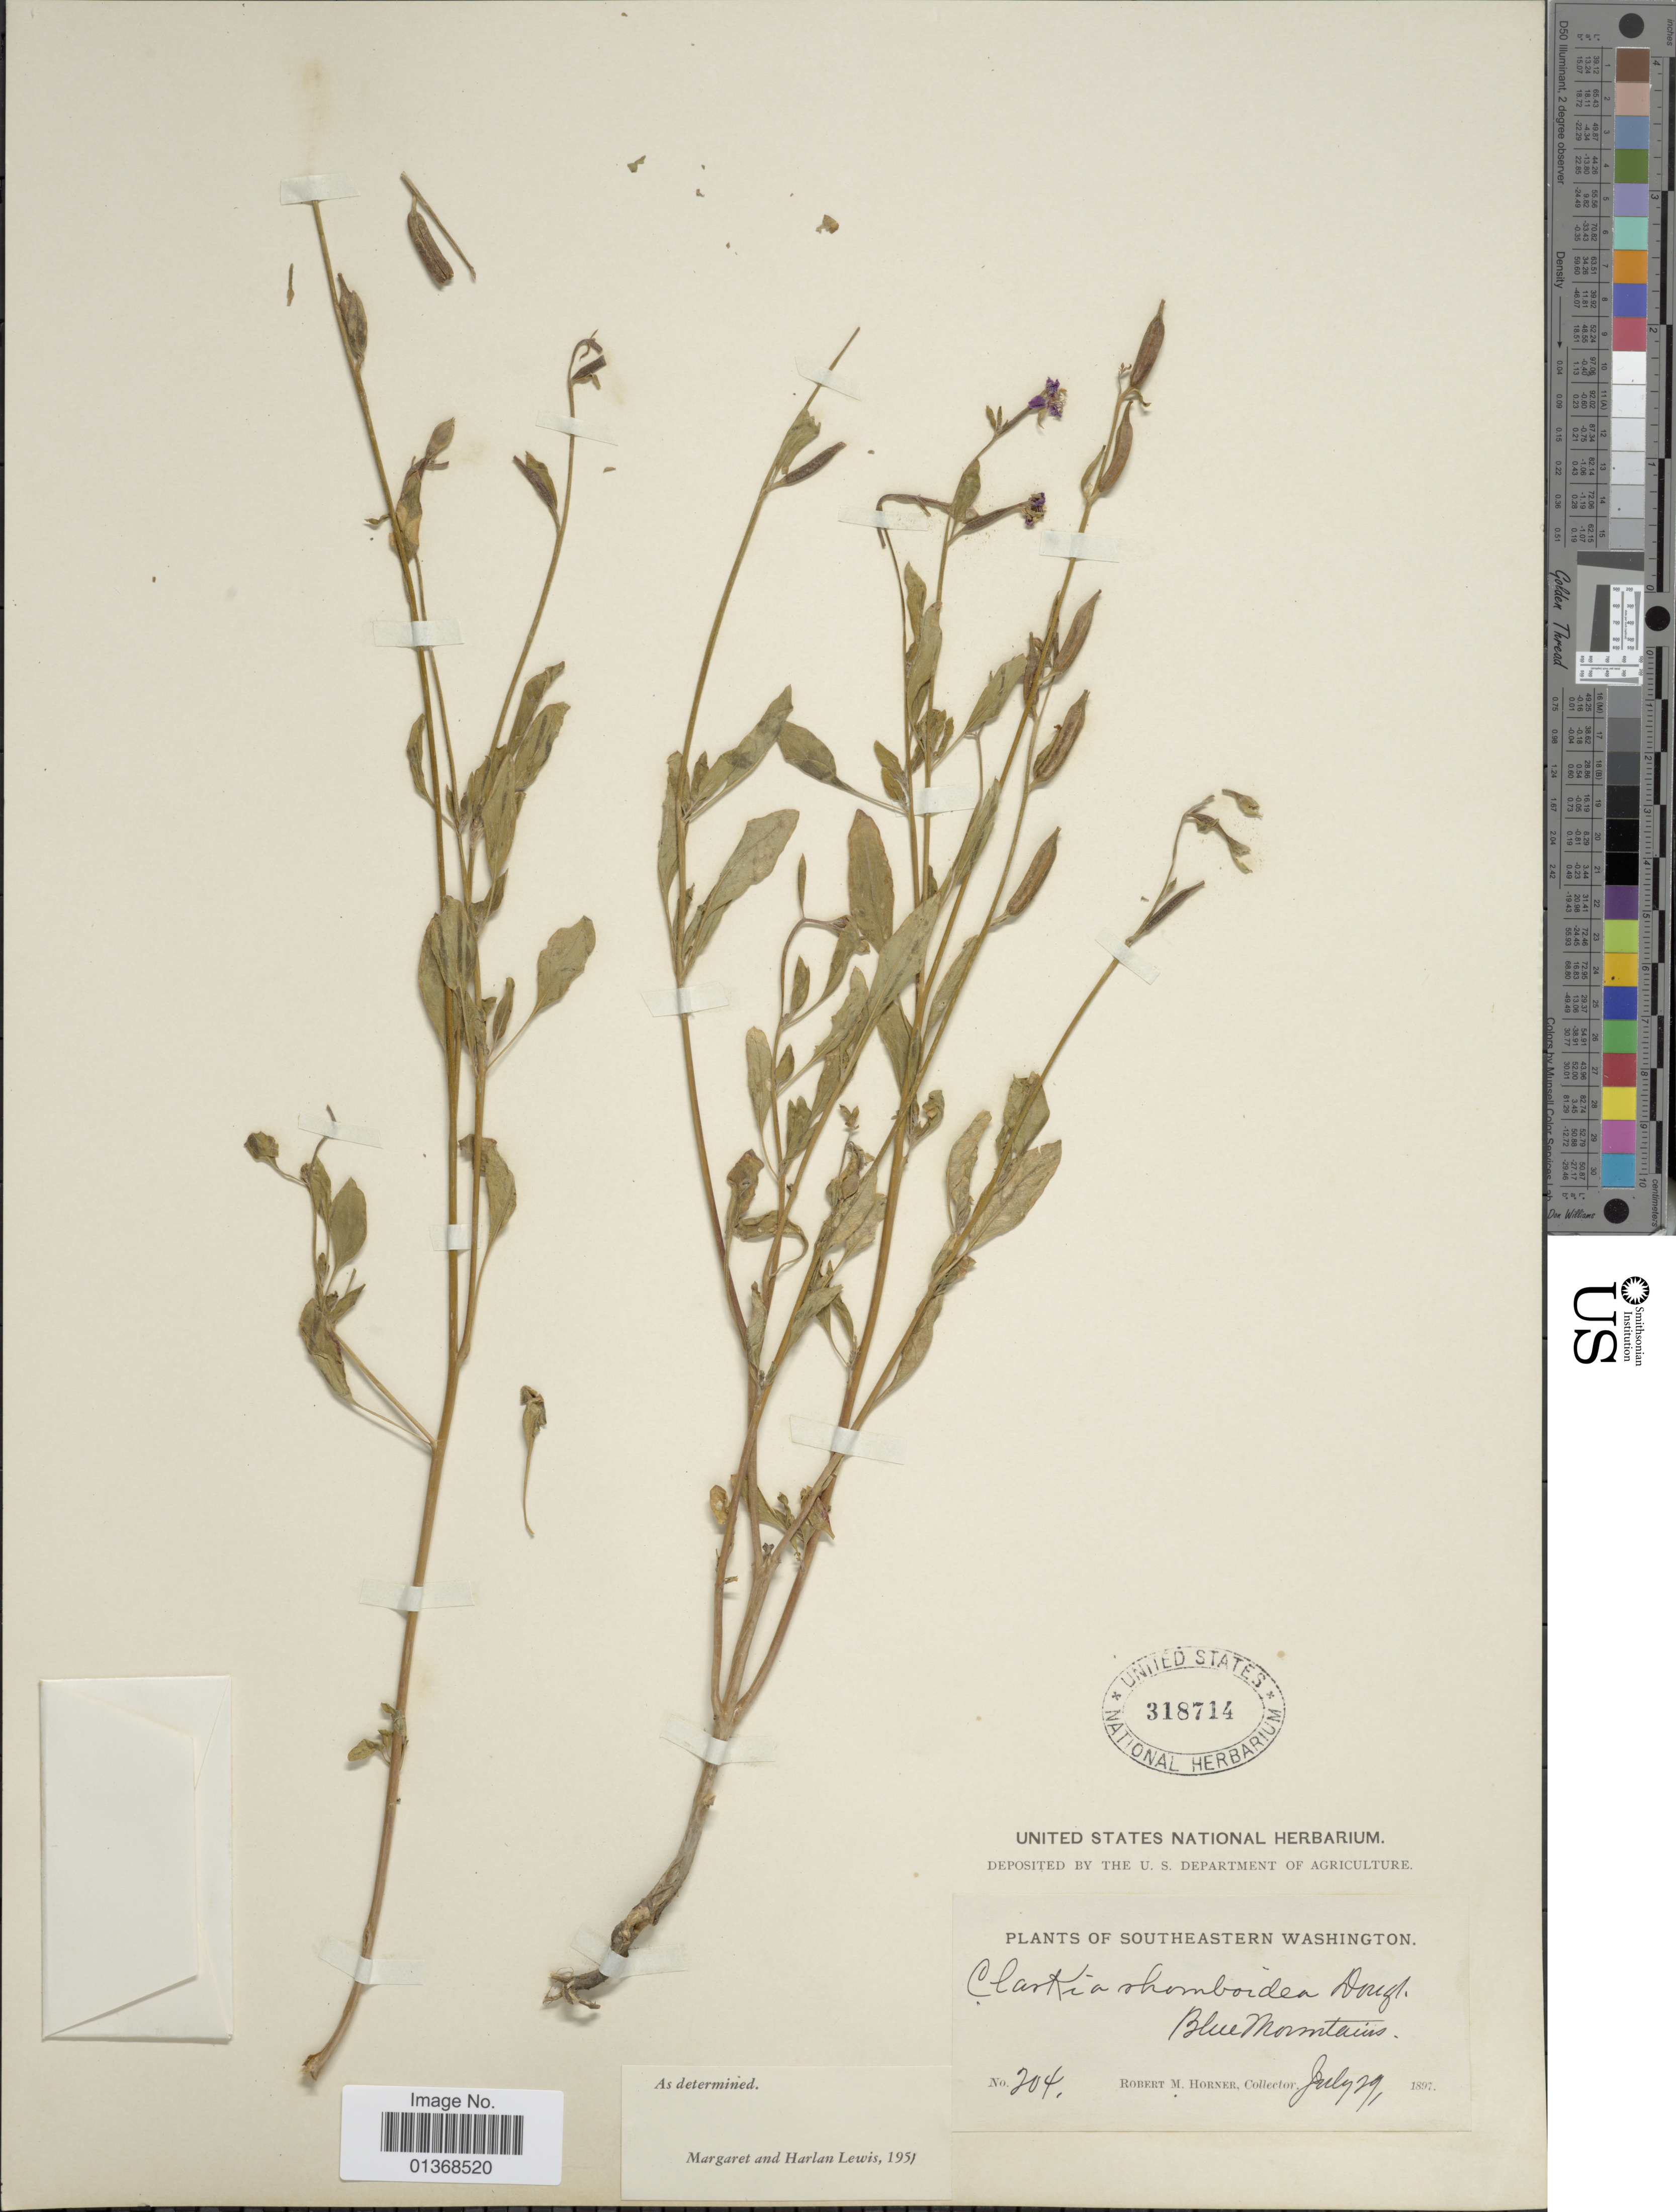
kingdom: Plantae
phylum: Tracheophyta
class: Magnoliopsida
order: Myrtales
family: Onagraceae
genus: Clarkia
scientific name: Clarkia rhomboidea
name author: Douglas ex Hook.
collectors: R. Horner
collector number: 204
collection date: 1897-07-29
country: United States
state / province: Washington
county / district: Clallam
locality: Blue Mountains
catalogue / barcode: US 318714